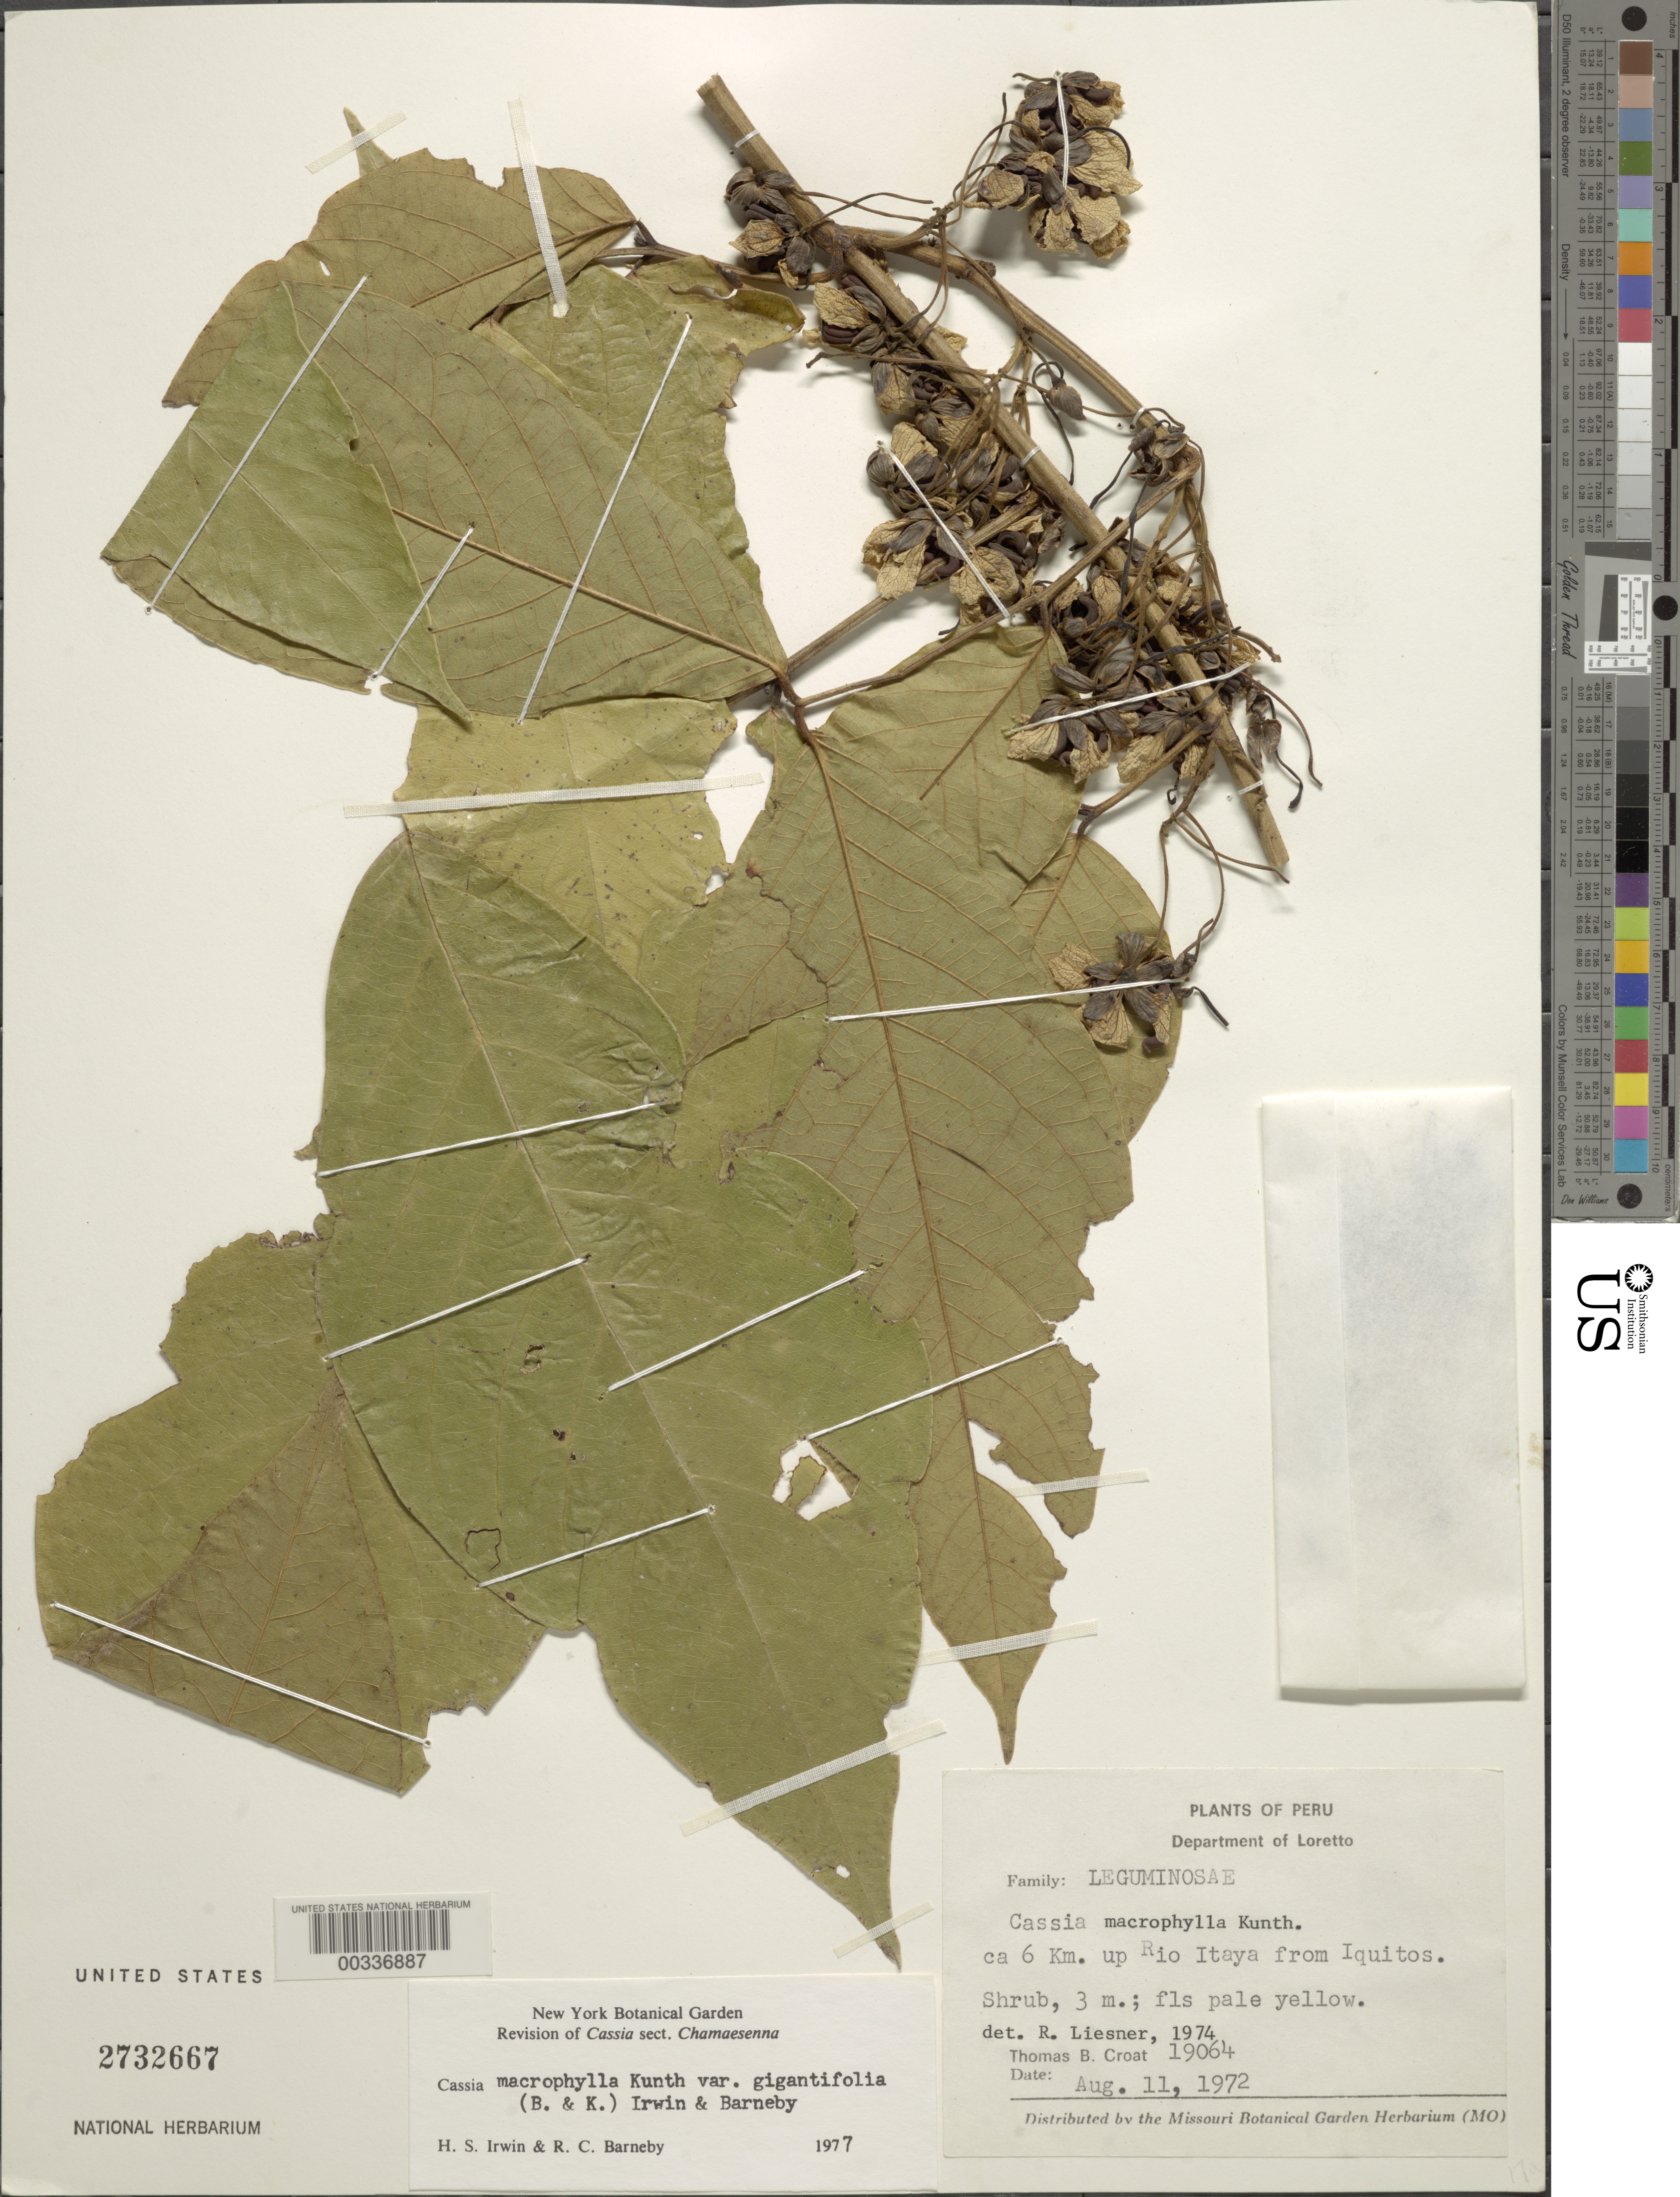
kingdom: Plantae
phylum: Tracheophyta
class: Magnoliopsida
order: Fabales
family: Fabaceae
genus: Senna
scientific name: Senna macrophylla var. gigantifolia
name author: (Britton & Killip) H.S. Irwin & Barneby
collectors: T. B. Croat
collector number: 19064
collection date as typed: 11 Aug 1972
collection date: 1972-08-11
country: Peru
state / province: Loreto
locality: Ca 6 km up rio itaya from iquitos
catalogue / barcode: US 2732667